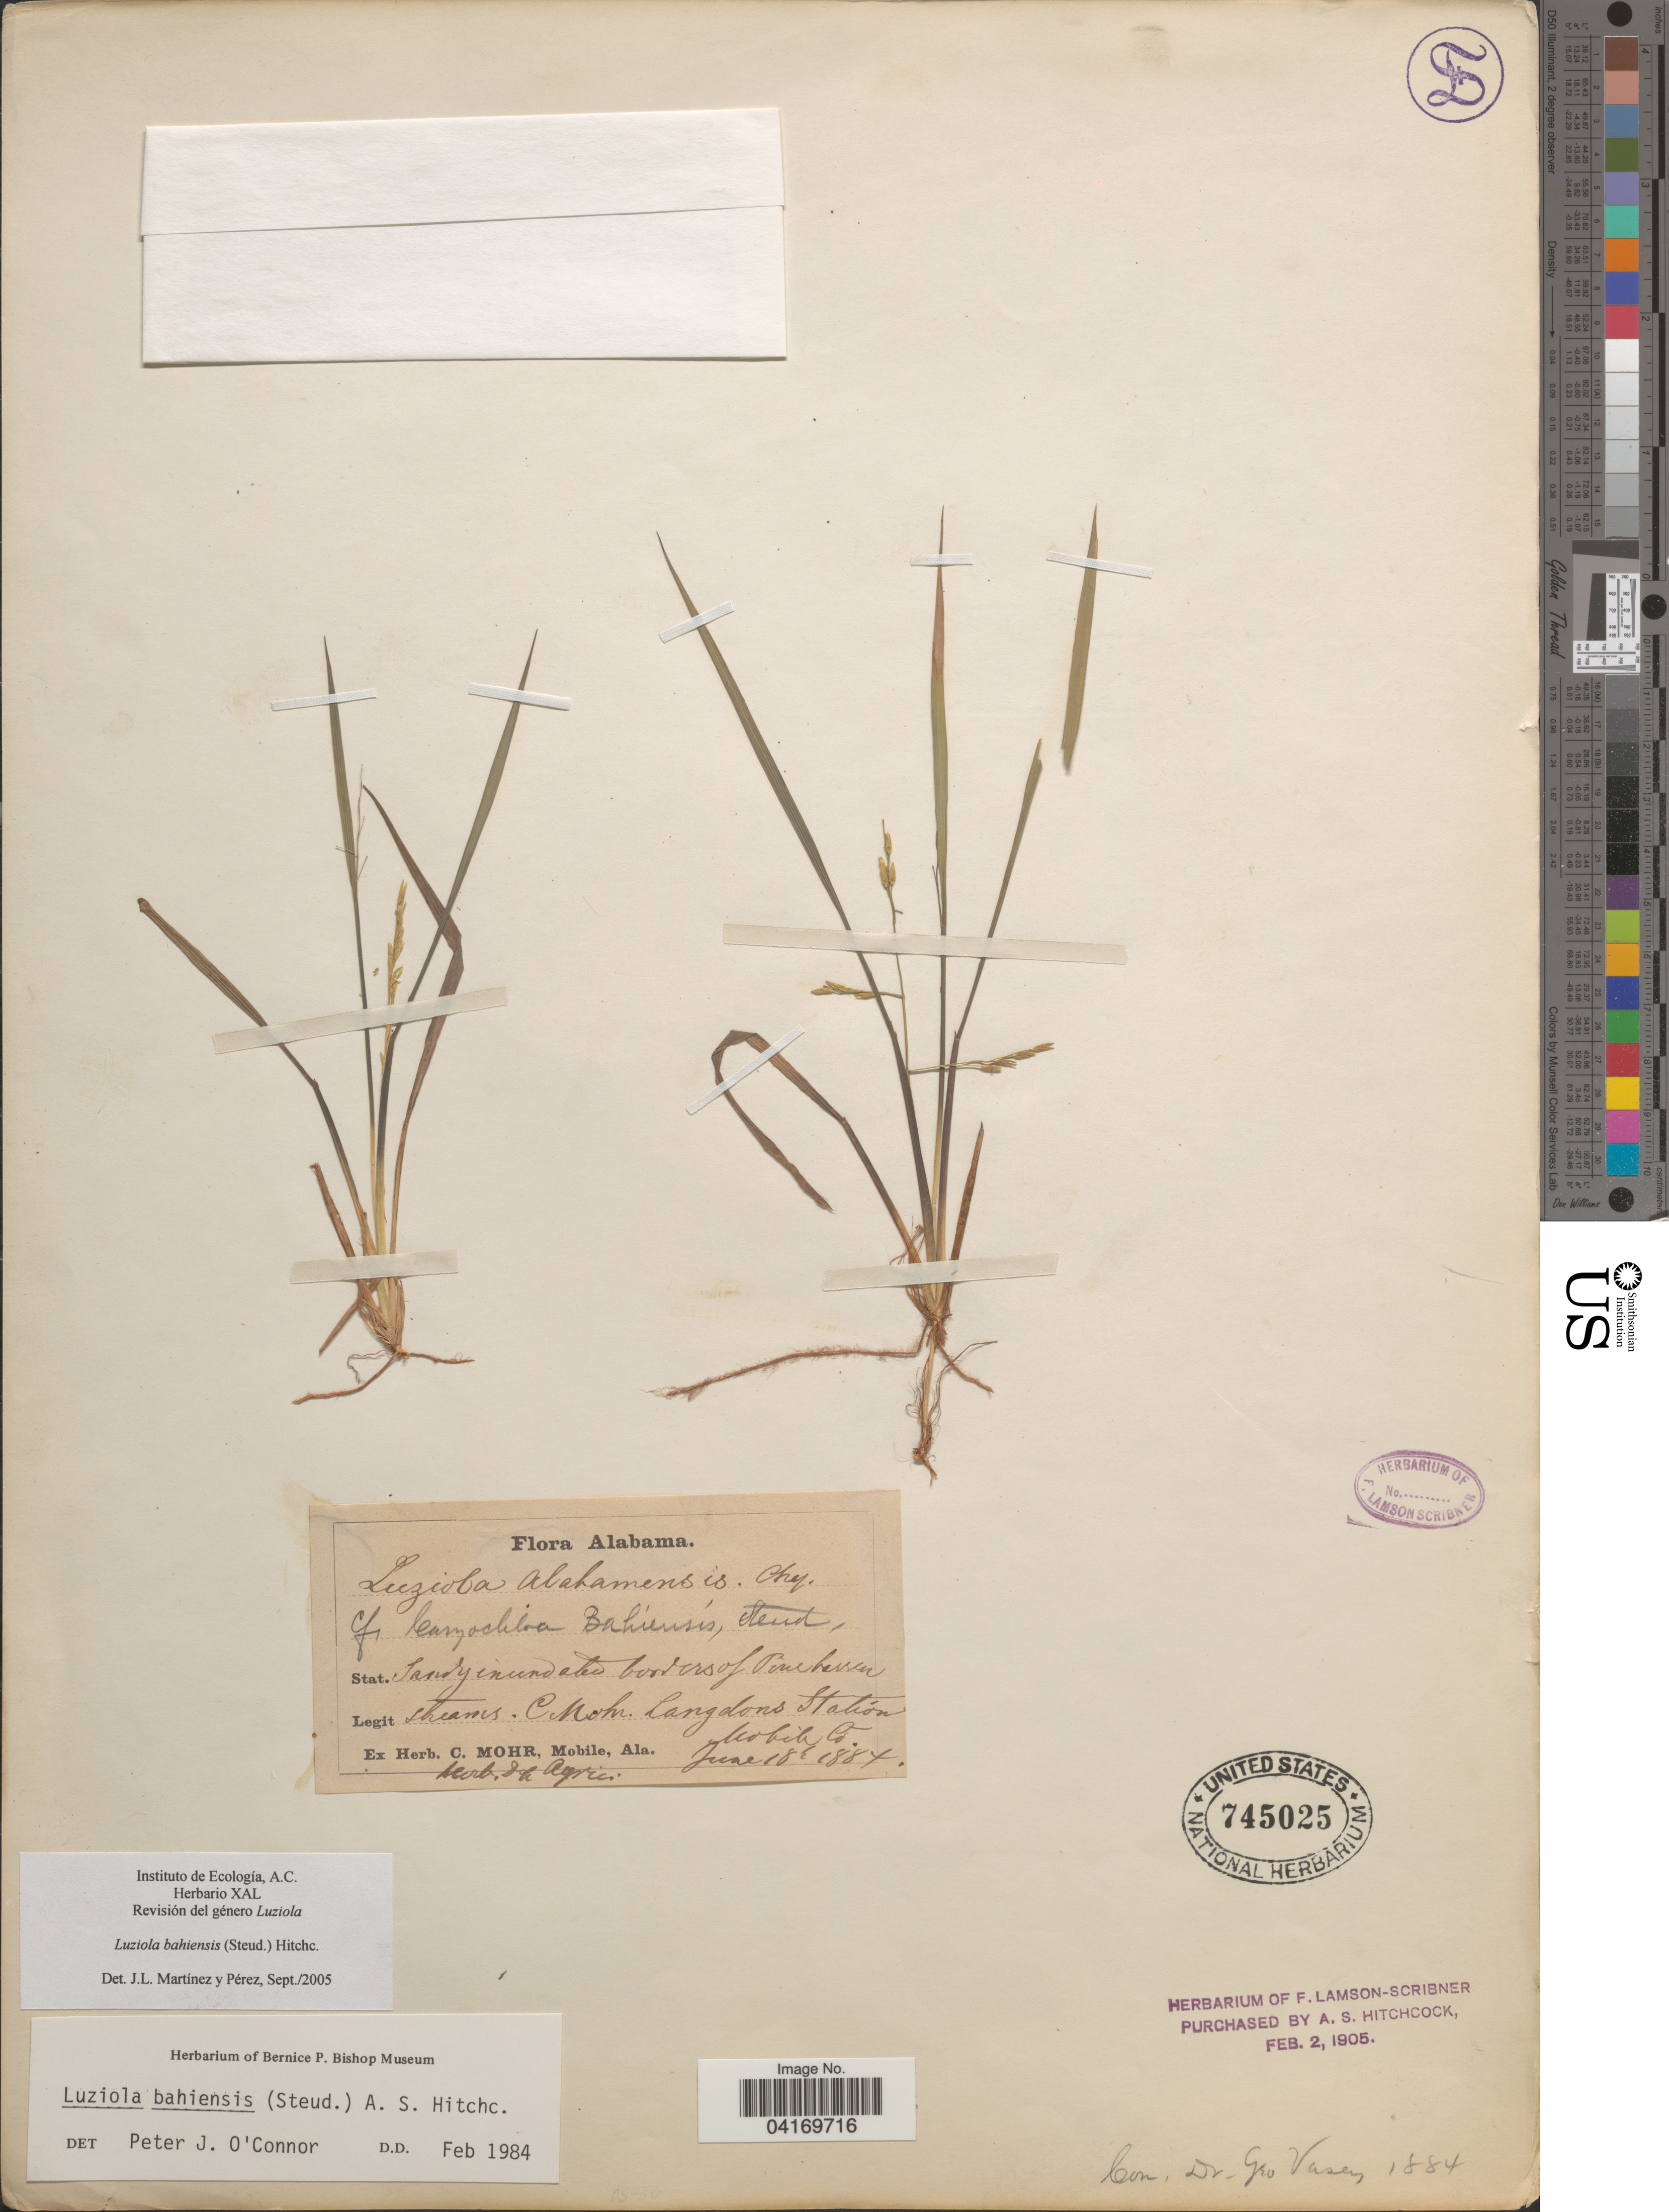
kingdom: Plantae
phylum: Tracheophyta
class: Liliopsida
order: Poales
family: Poaceae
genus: Luziola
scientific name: Luziola bahiensis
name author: (Steud.) Hitchc.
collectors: C. T. Mohr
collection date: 1884-06-18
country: United States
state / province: Alabama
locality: Langdons Station Mobile Co.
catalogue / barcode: US 745025